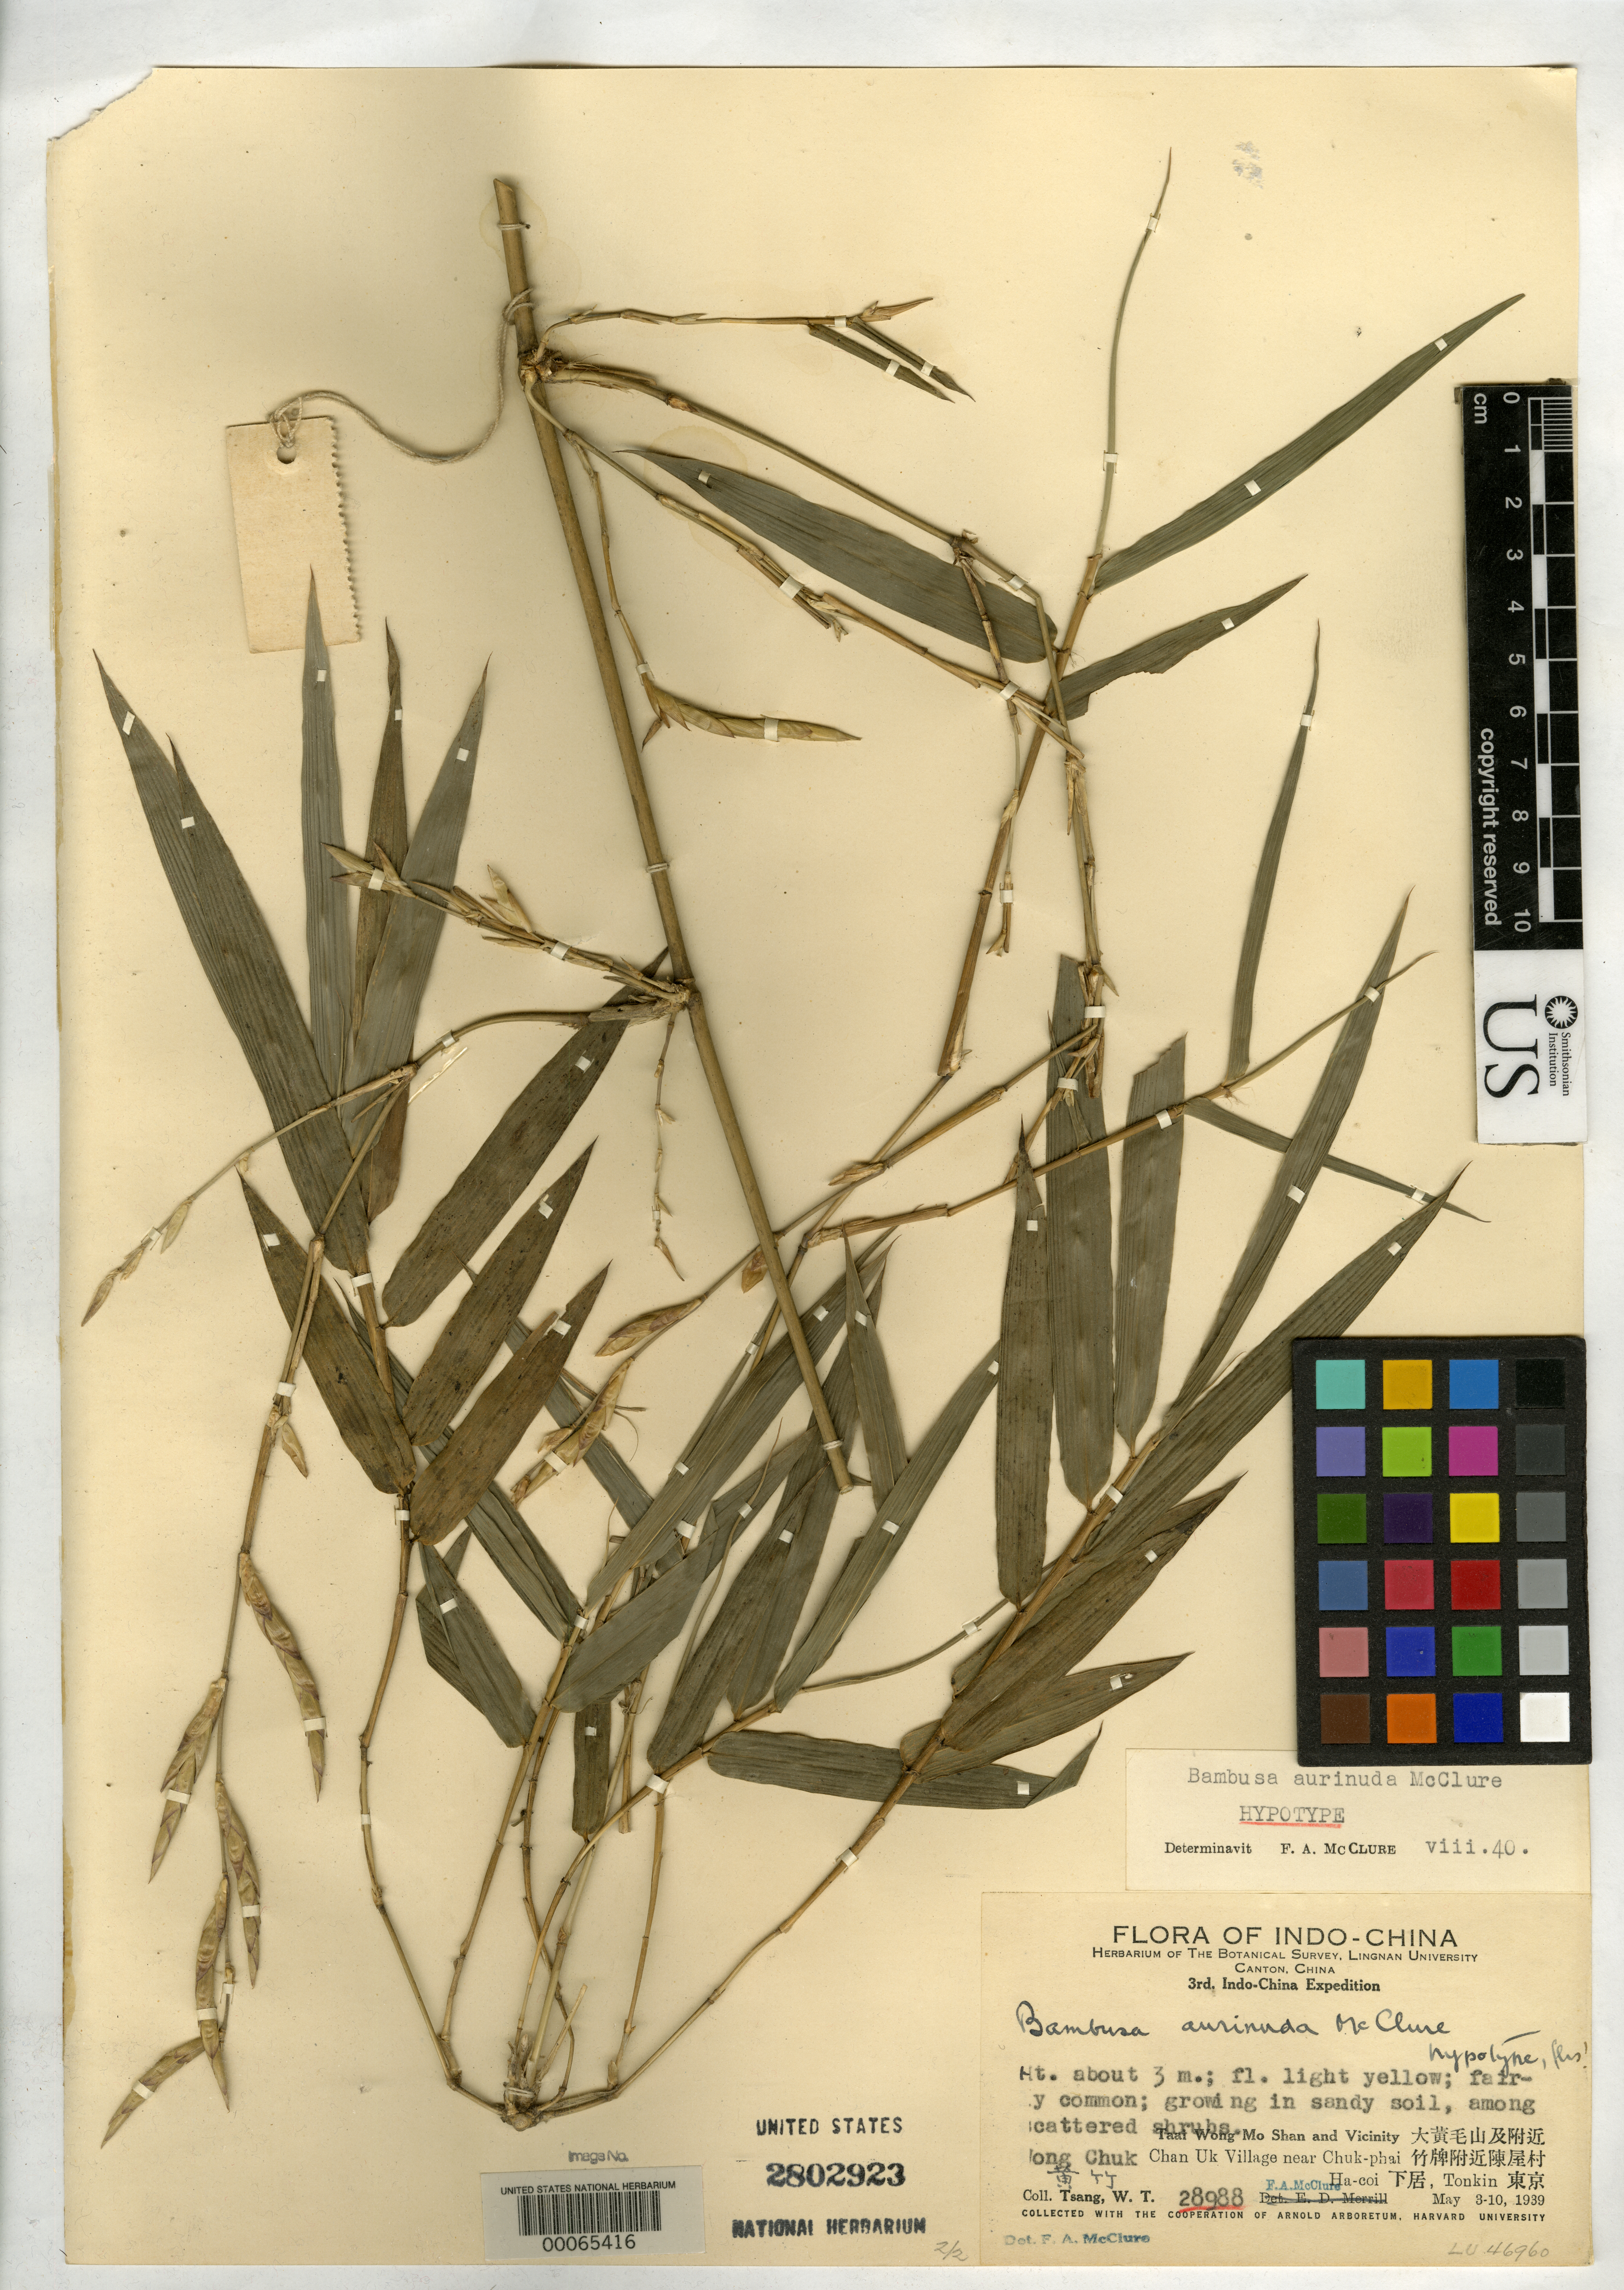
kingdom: Plantae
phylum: Tracheophyta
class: Liliopsida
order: Poales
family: Poaceae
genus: Bambusa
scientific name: Bambusa aurinuda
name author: McClure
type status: Paratype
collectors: W. T. Tsang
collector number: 28988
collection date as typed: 03 May 1939 to 10 May 1939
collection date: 1939-05-03/1939-05-10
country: Vietnam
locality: Chan Uk viillage near Chuk-phai.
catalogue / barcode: US 2802923